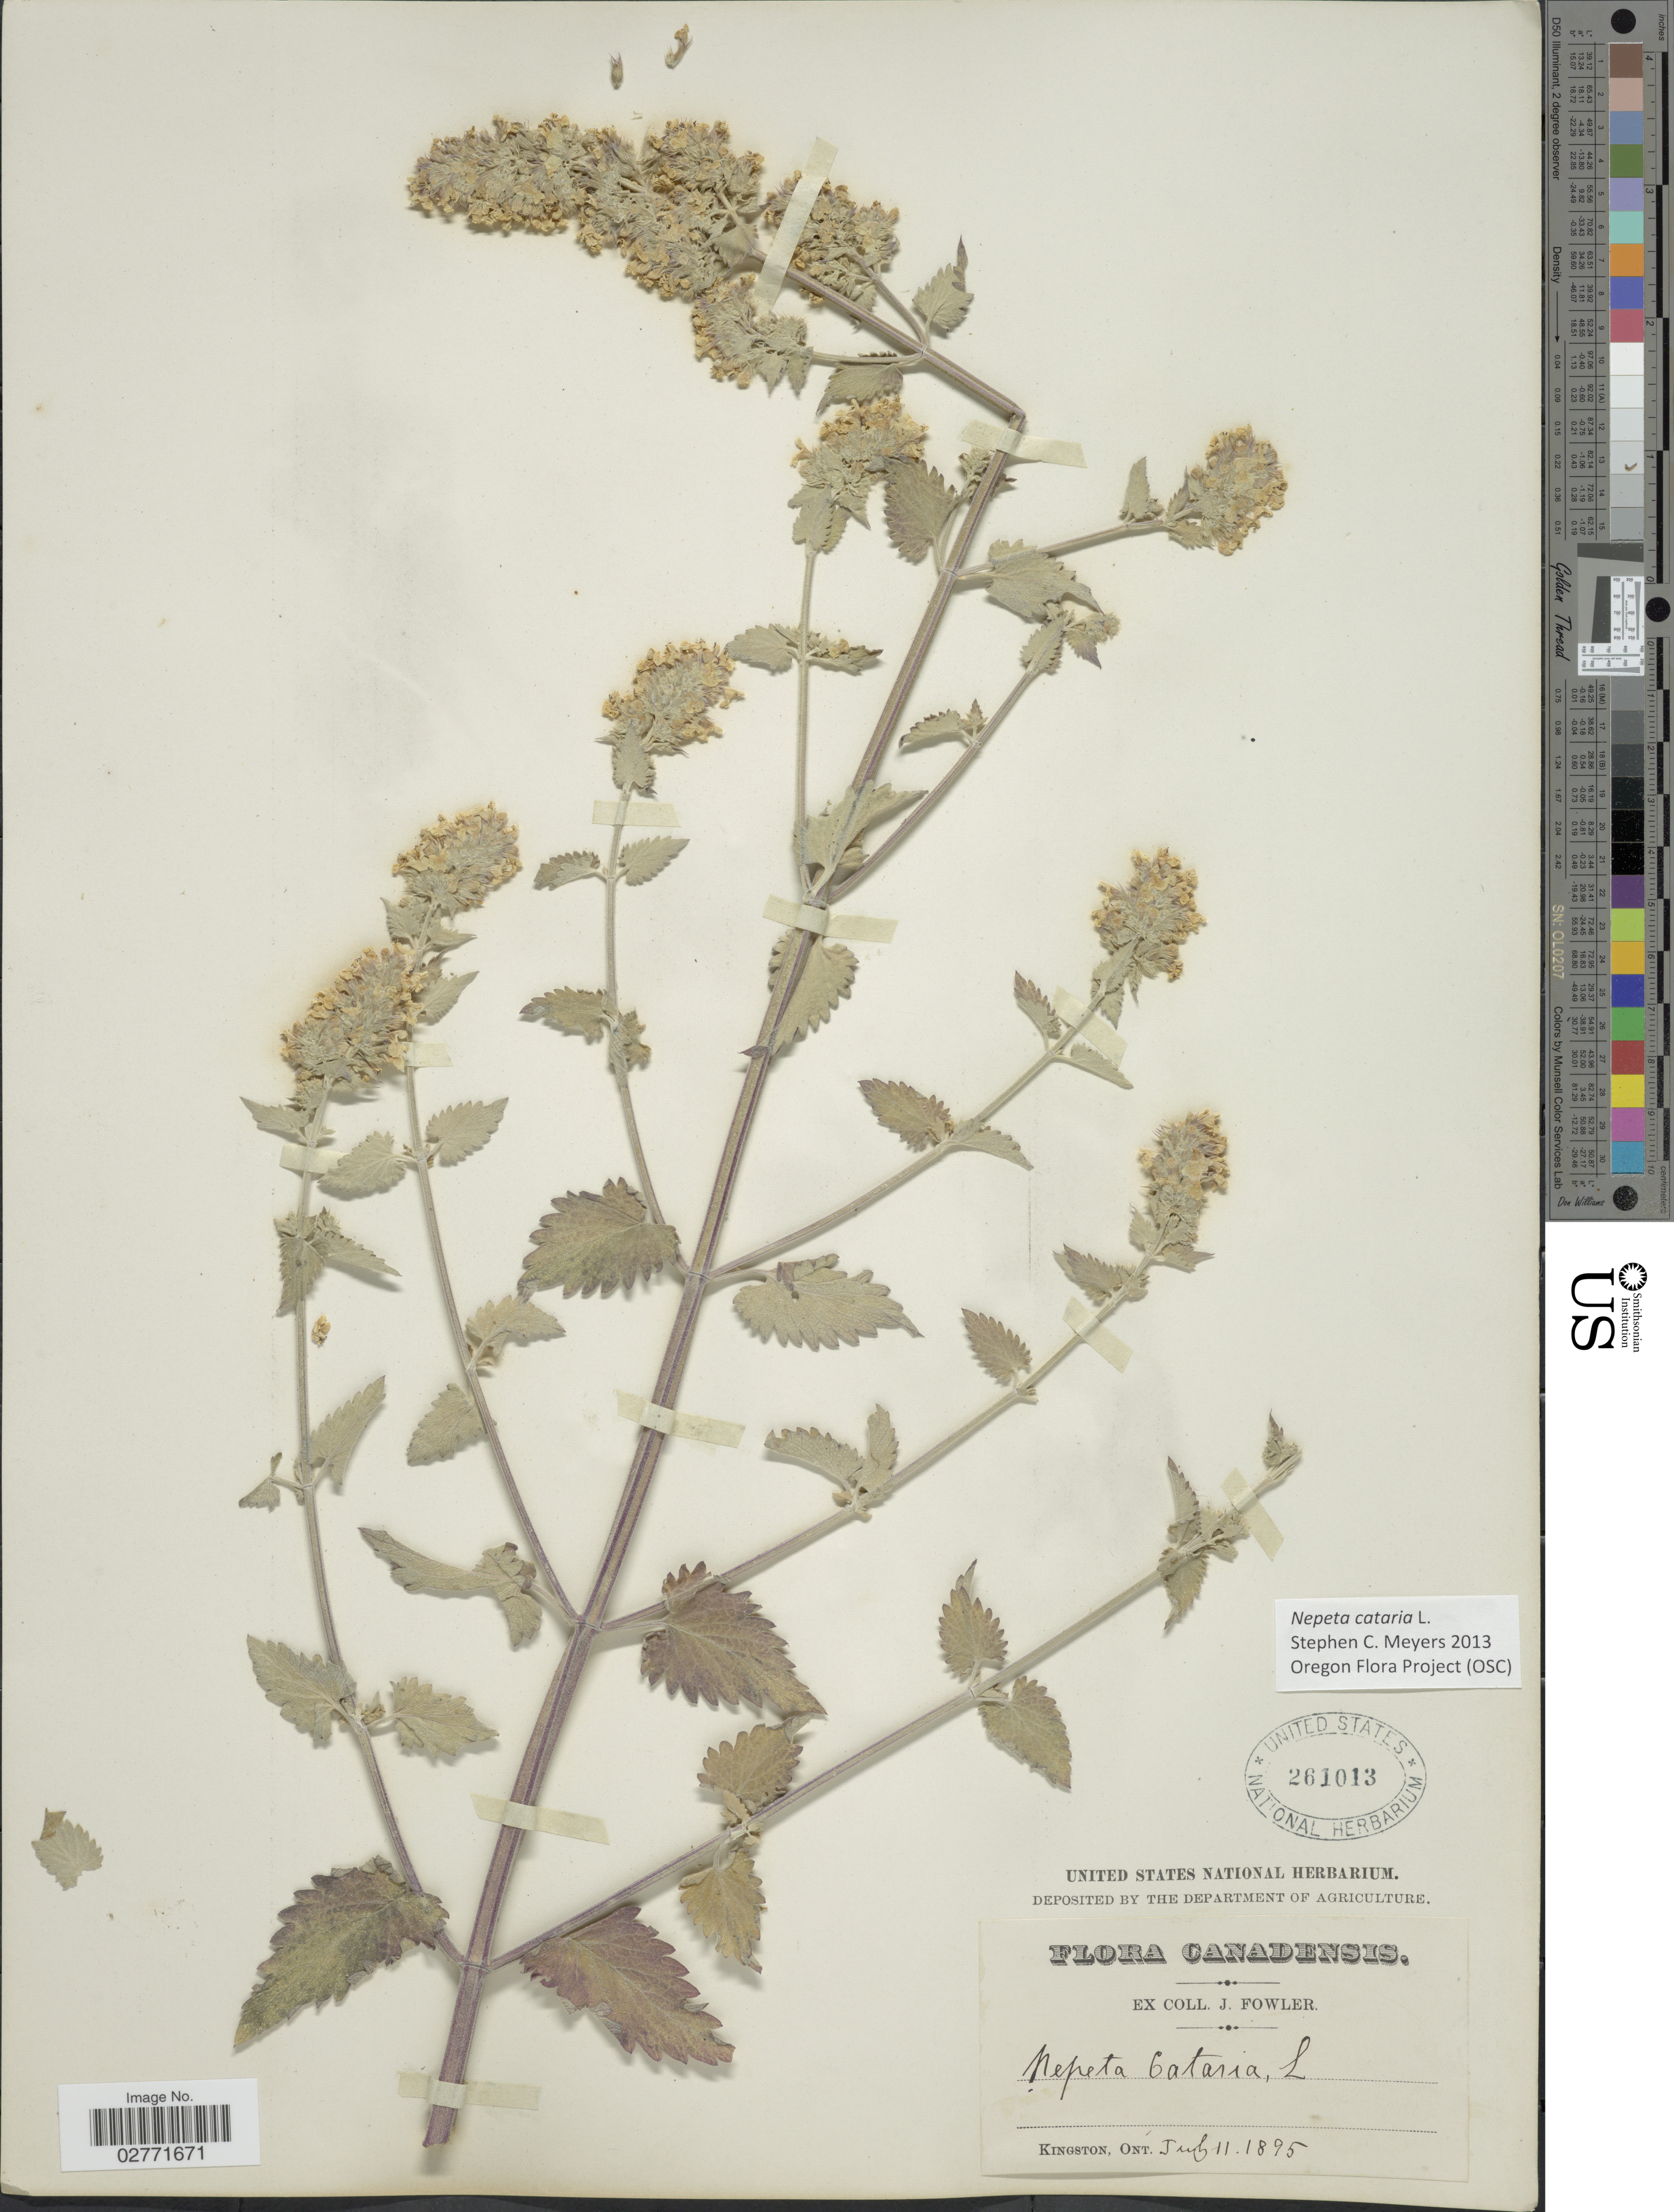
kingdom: Plantae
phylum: Tracheophyta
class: Magnoliopsida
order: Lamiales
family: Lamiaceae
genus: Nepeta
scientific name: Nepeta cataria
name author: L.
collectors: J. P. Fowler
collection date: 1895-07-11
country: Canada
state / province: Ontario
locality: Kingston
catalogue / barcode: US 261013